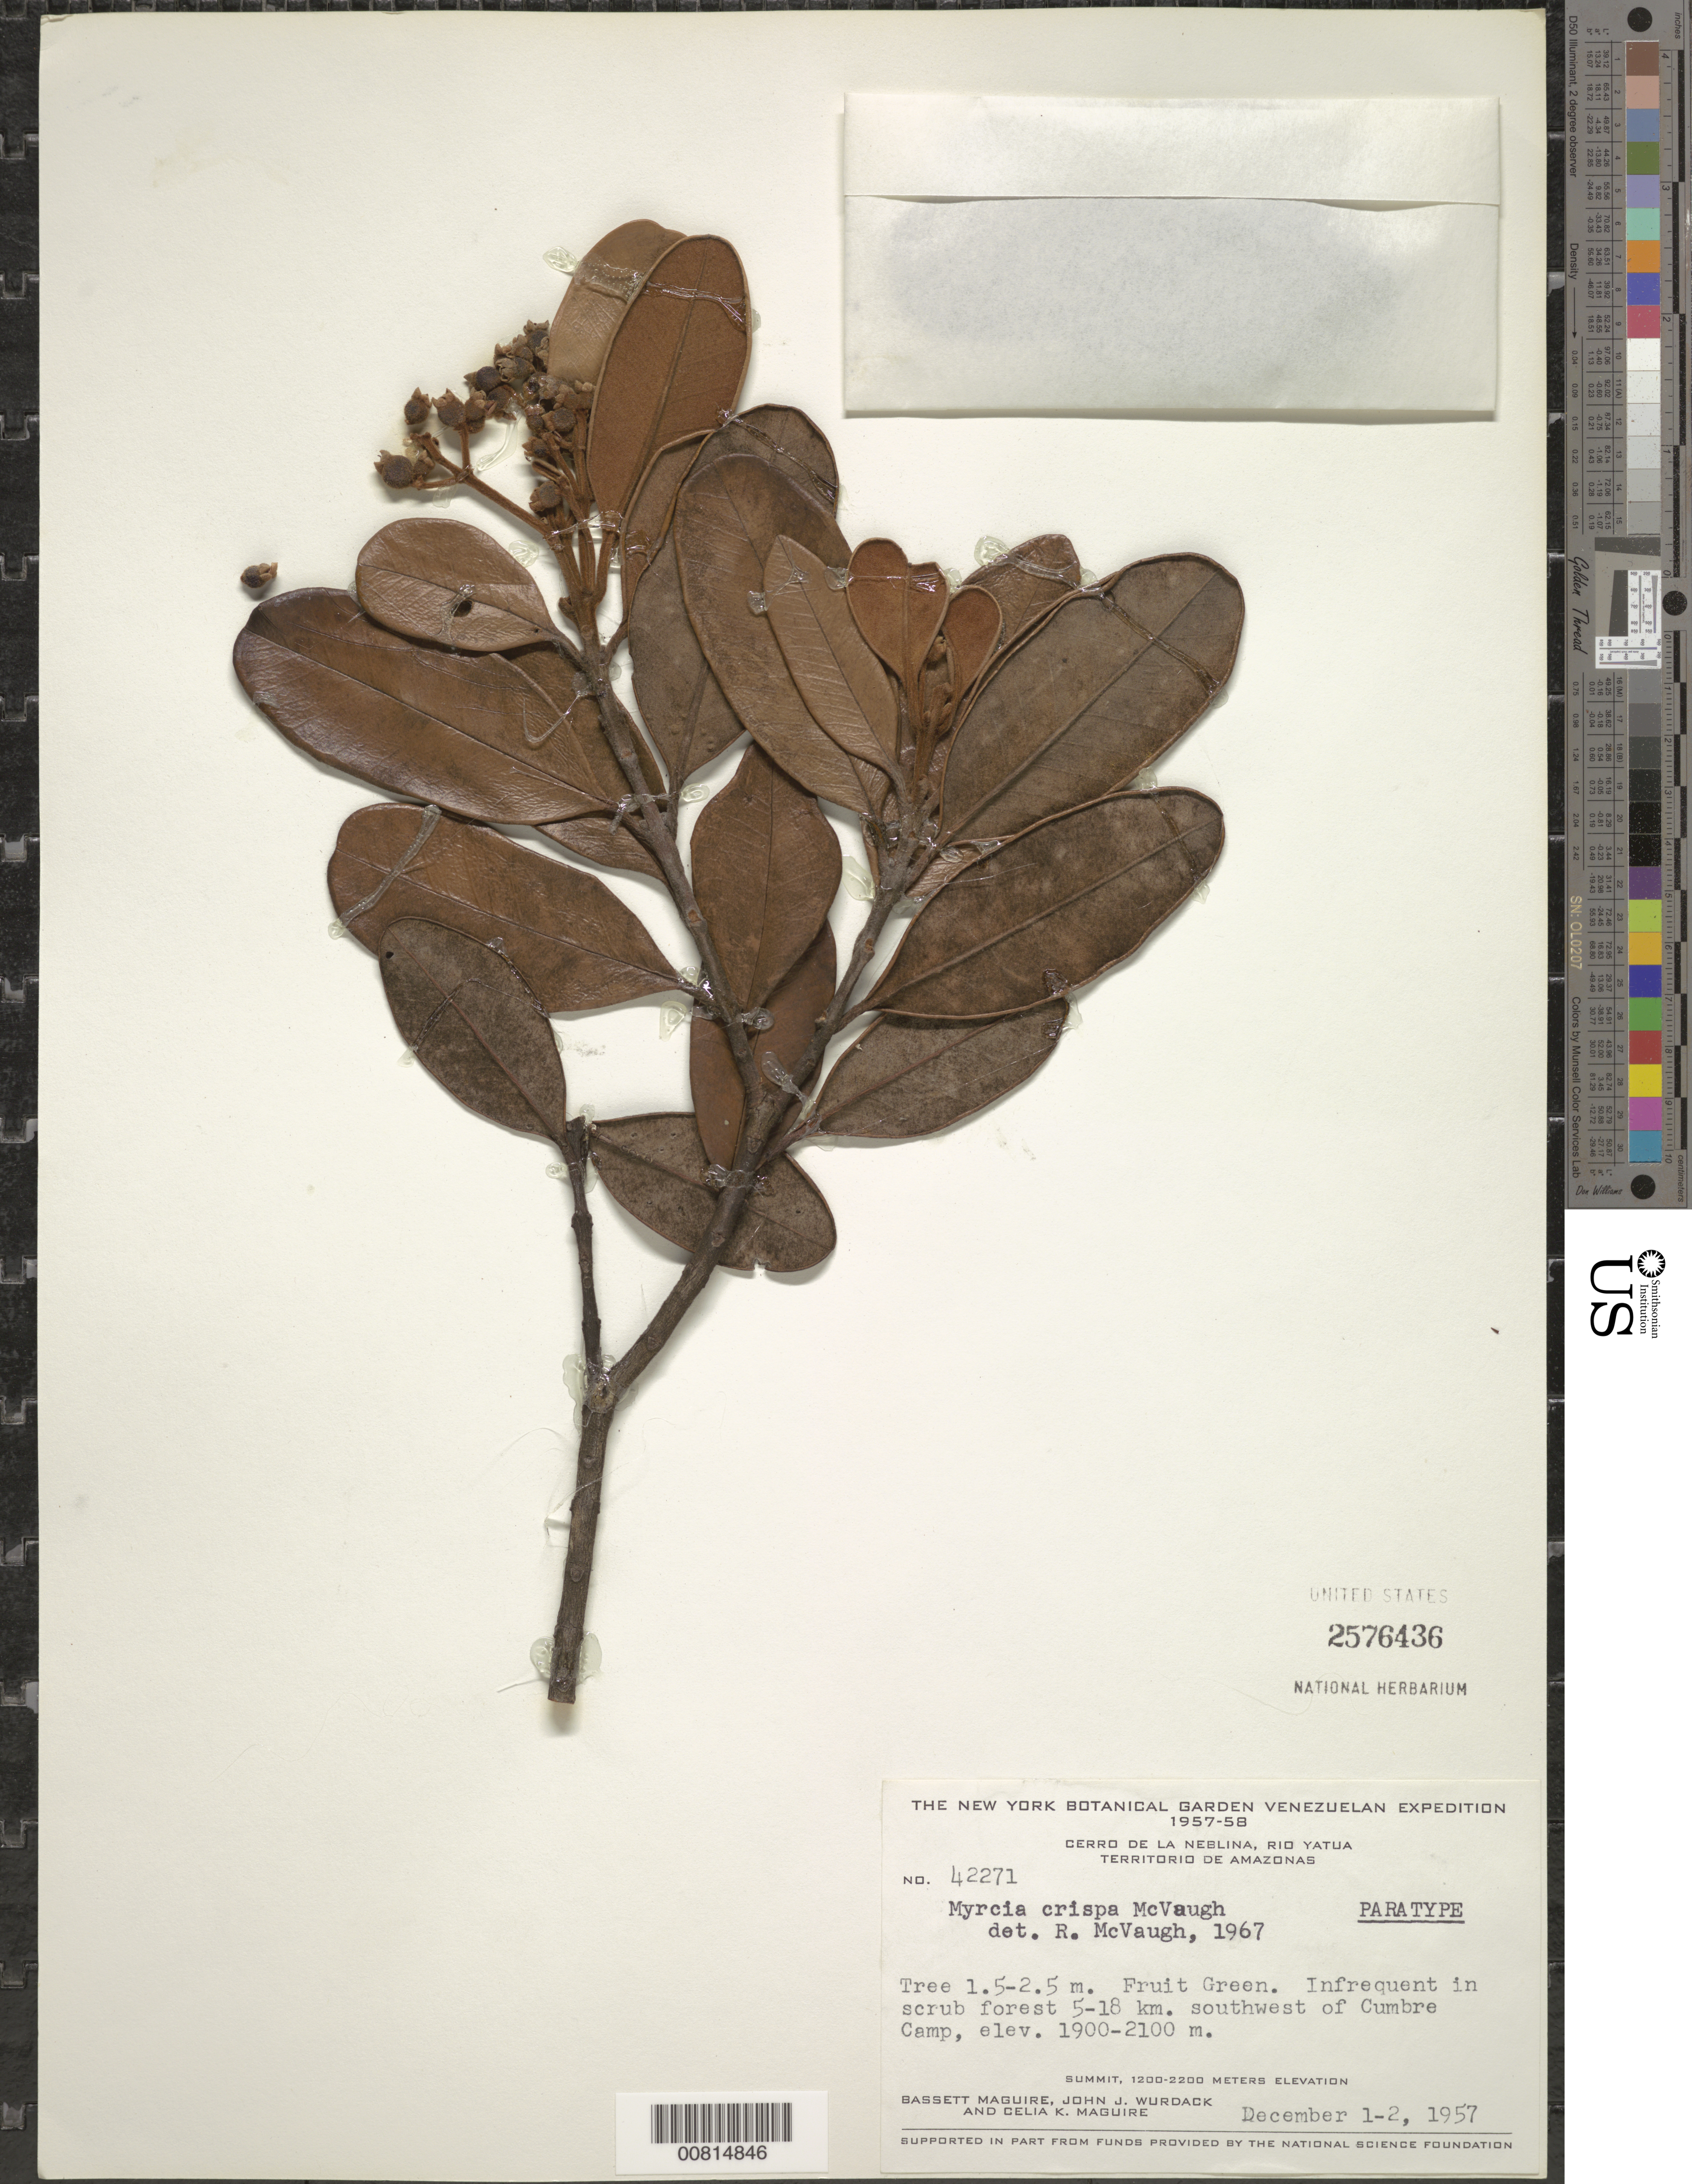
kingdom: Plantae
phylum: Tracheophyta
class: Magnoliopsida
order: Myrtales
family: Myrtaceae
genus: Myrcia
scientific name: Myrcia crispa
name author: McVaugh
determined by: McVaugh, R.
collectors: B. Maguire, J. J. Wurdack & C. K. Maguire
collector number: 42271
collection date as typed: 1-Dec-57 to 2-Dec-57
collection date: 1957-12-01/1957-12-02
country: Venezuela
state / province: Amazonas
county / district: Río Negro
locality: Cerro de la Neblina, Río Yatua, 5-18 km SW of Cumbre Camp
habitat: Scrub forest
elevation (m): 1900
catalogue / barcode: US 2576436